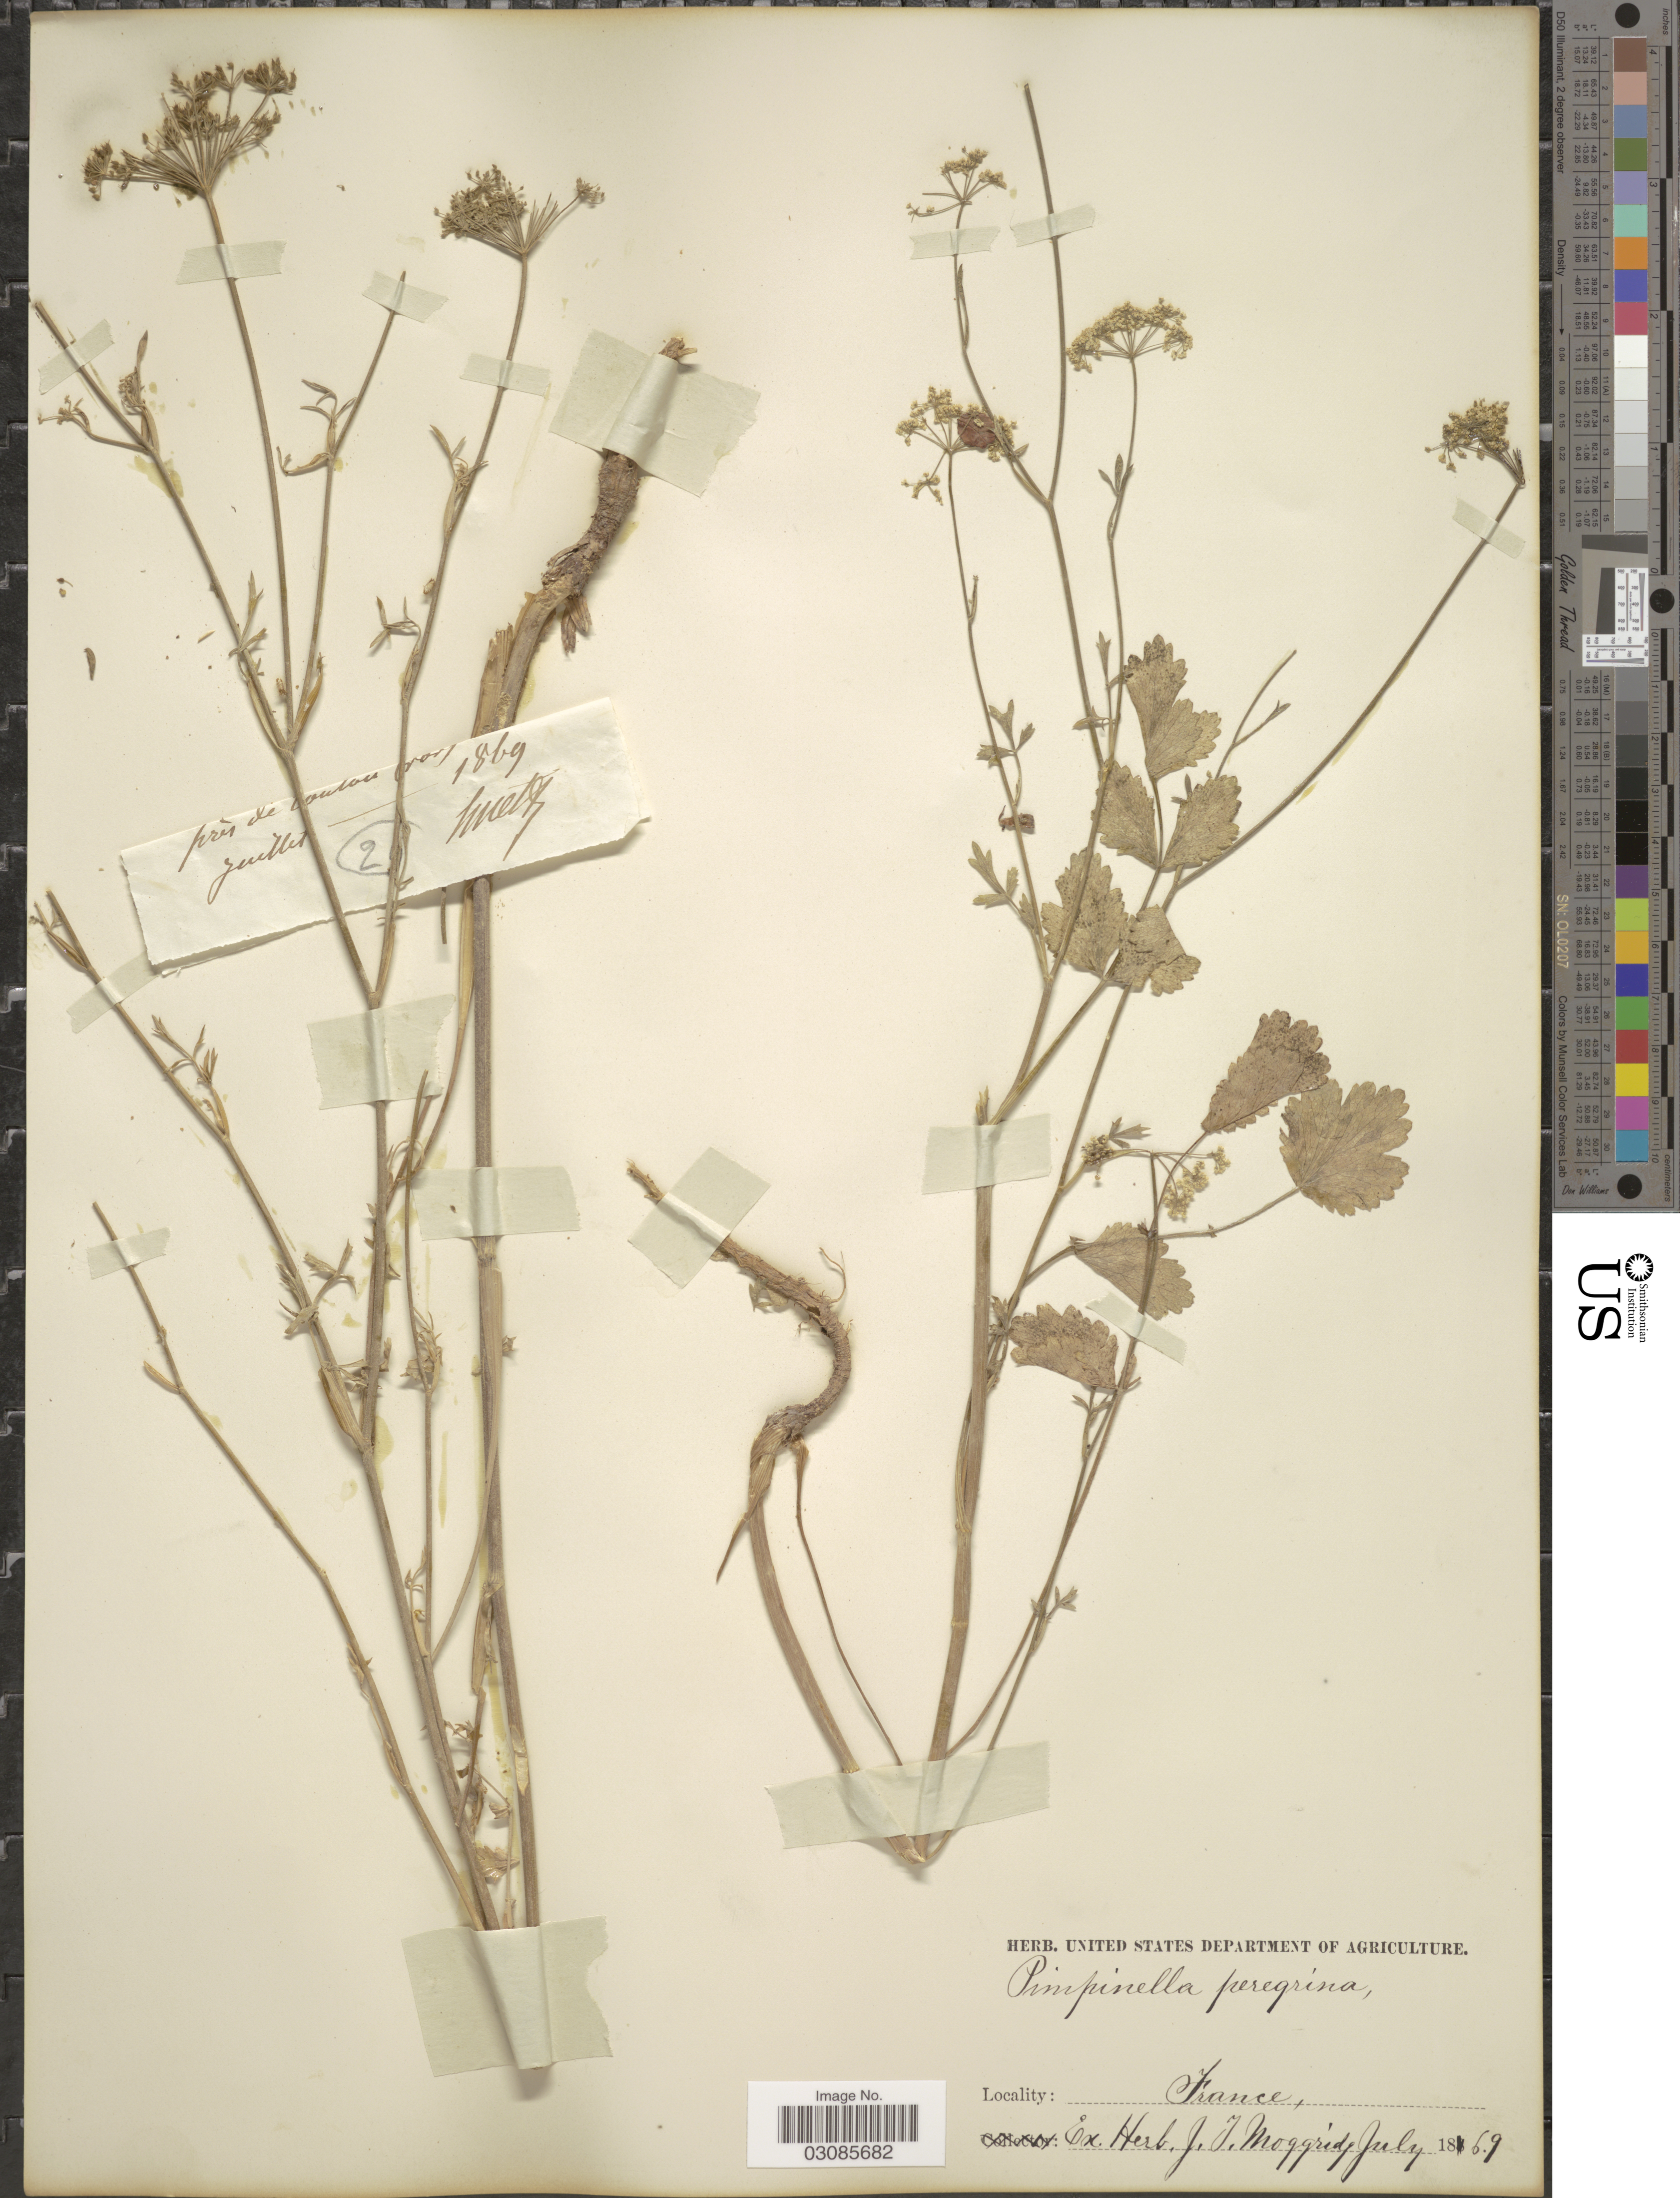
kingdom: Plantae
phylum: Tracheophyta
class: Magnoliopsida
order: Apiales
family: Apiaceae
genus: Pimpinella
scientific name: Pimpinella peregrina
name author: L.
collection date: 1869-07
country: France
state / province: Provence-Alpes-Côte d'Azur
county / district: Var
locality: Près de Toulon (Var).